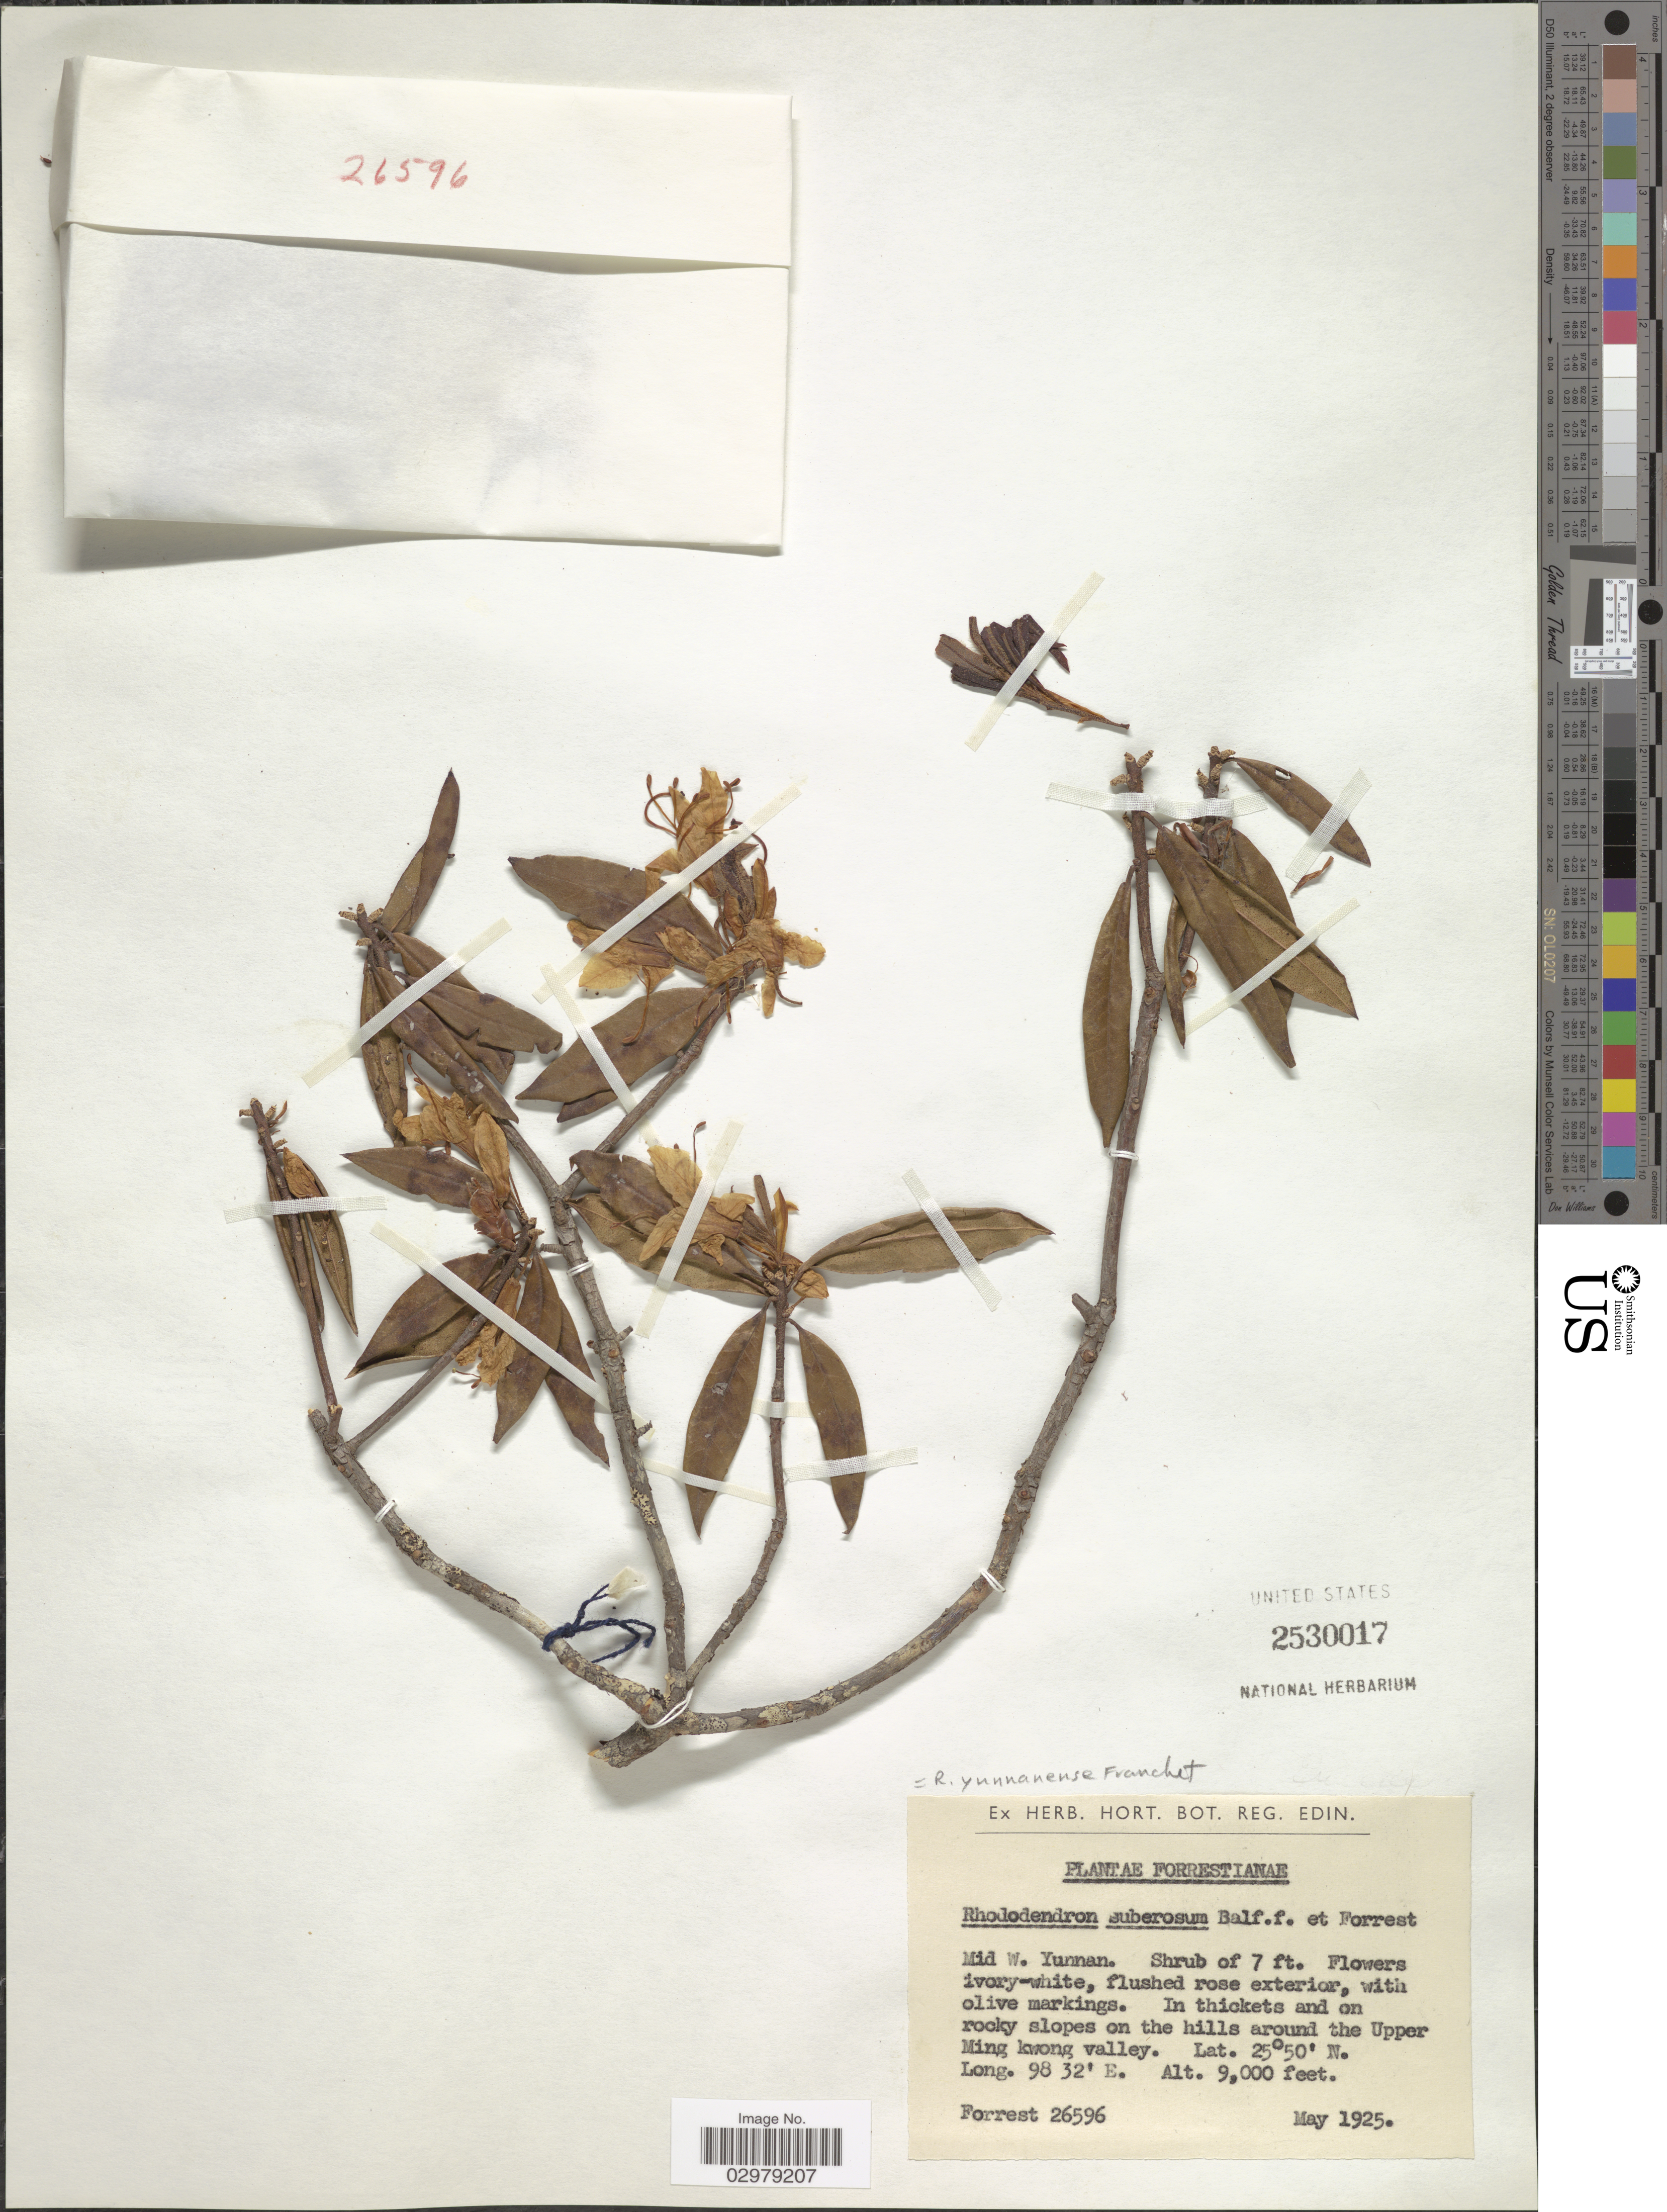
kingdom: Plantae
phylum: Tracheophyta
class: Magnoliopsida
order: Ericales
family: Ericaceae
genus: Rhododendron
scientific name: Rhododendron yunnanense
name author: Franch.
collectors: -. Forrest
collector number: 26596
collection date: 1925-05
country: China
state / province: Yunnan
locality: Mid W. Yunnan. In thickets and on rocky slopes on the hills around the Upper Ming kwong valley.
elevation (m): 2743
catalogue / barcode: US 2530017